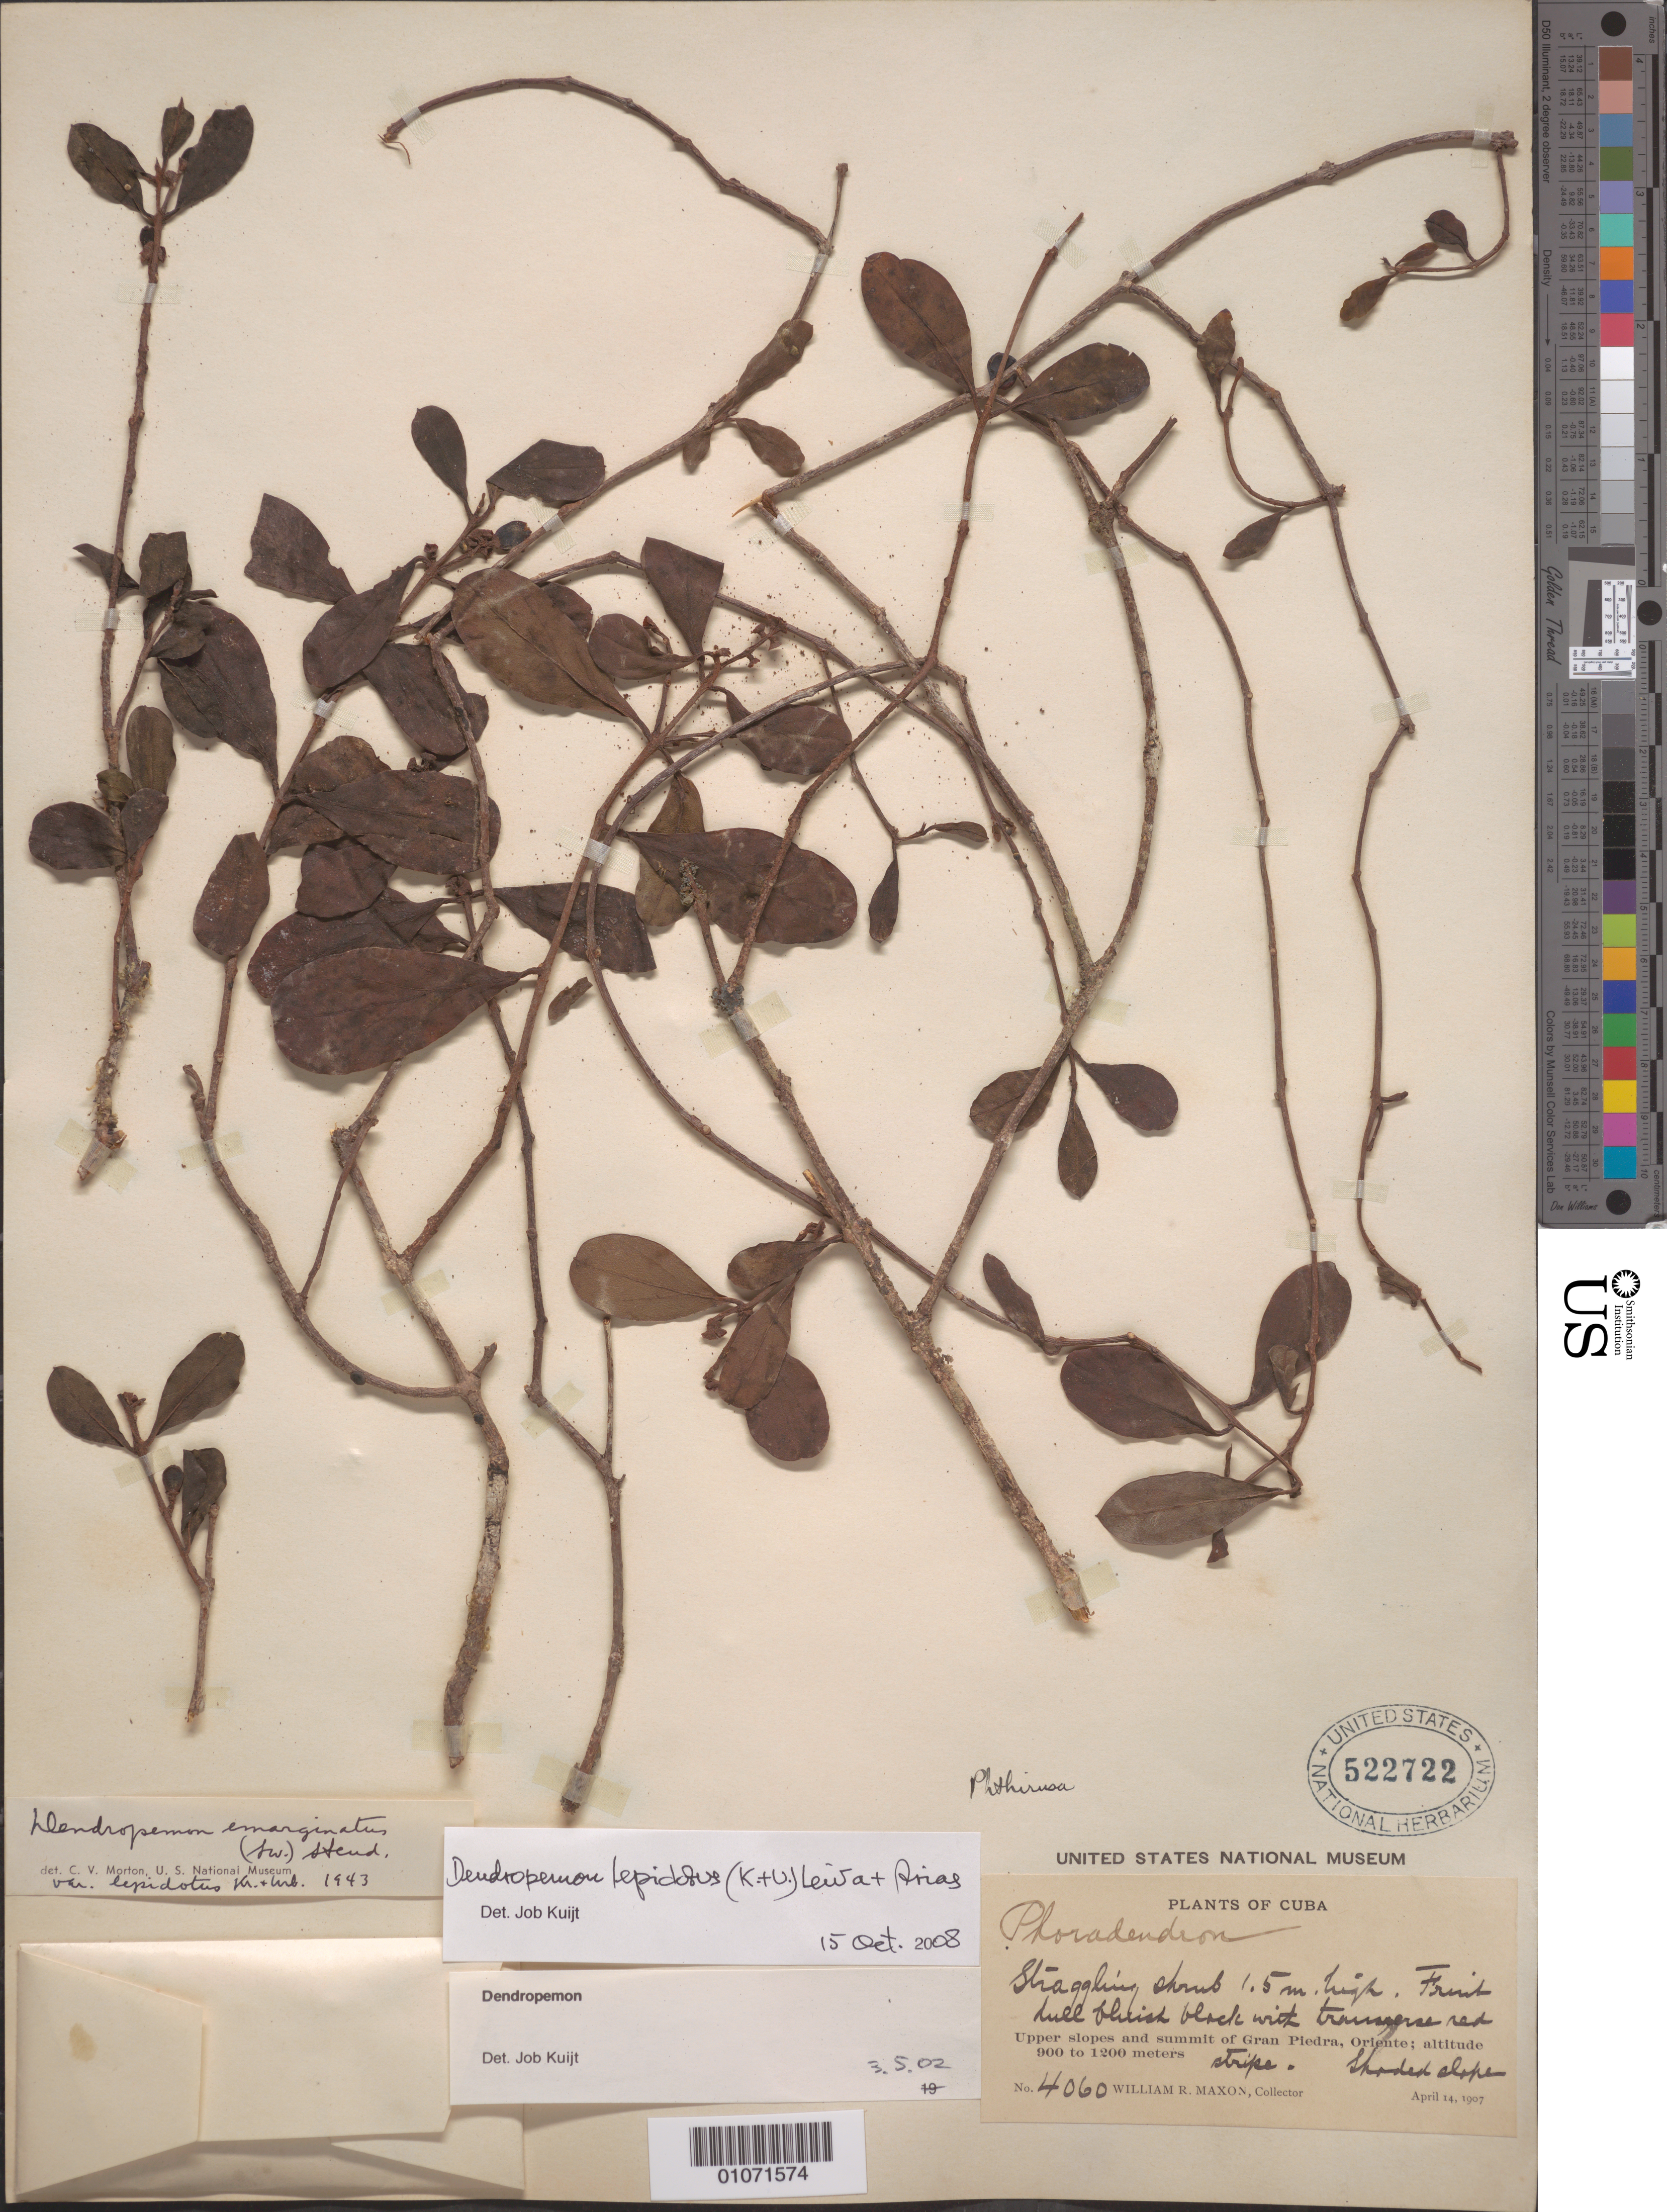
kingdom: Plantae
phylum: Tracheophyta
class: Magnoliopsida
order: Santalales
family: Loranthaceae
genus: Dendropemon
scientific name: Dendropemon lepidotus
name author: (Krug & Urb.) Leiva & I. Arias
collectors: W. R. Maxon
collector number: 4060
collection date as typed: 14 Apr 1907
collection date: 1907-04-14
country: Cuba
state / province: Oriente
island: Cuba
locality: Upper slopes and summit of Gran Piedra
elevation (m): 900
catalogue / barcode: US 522722